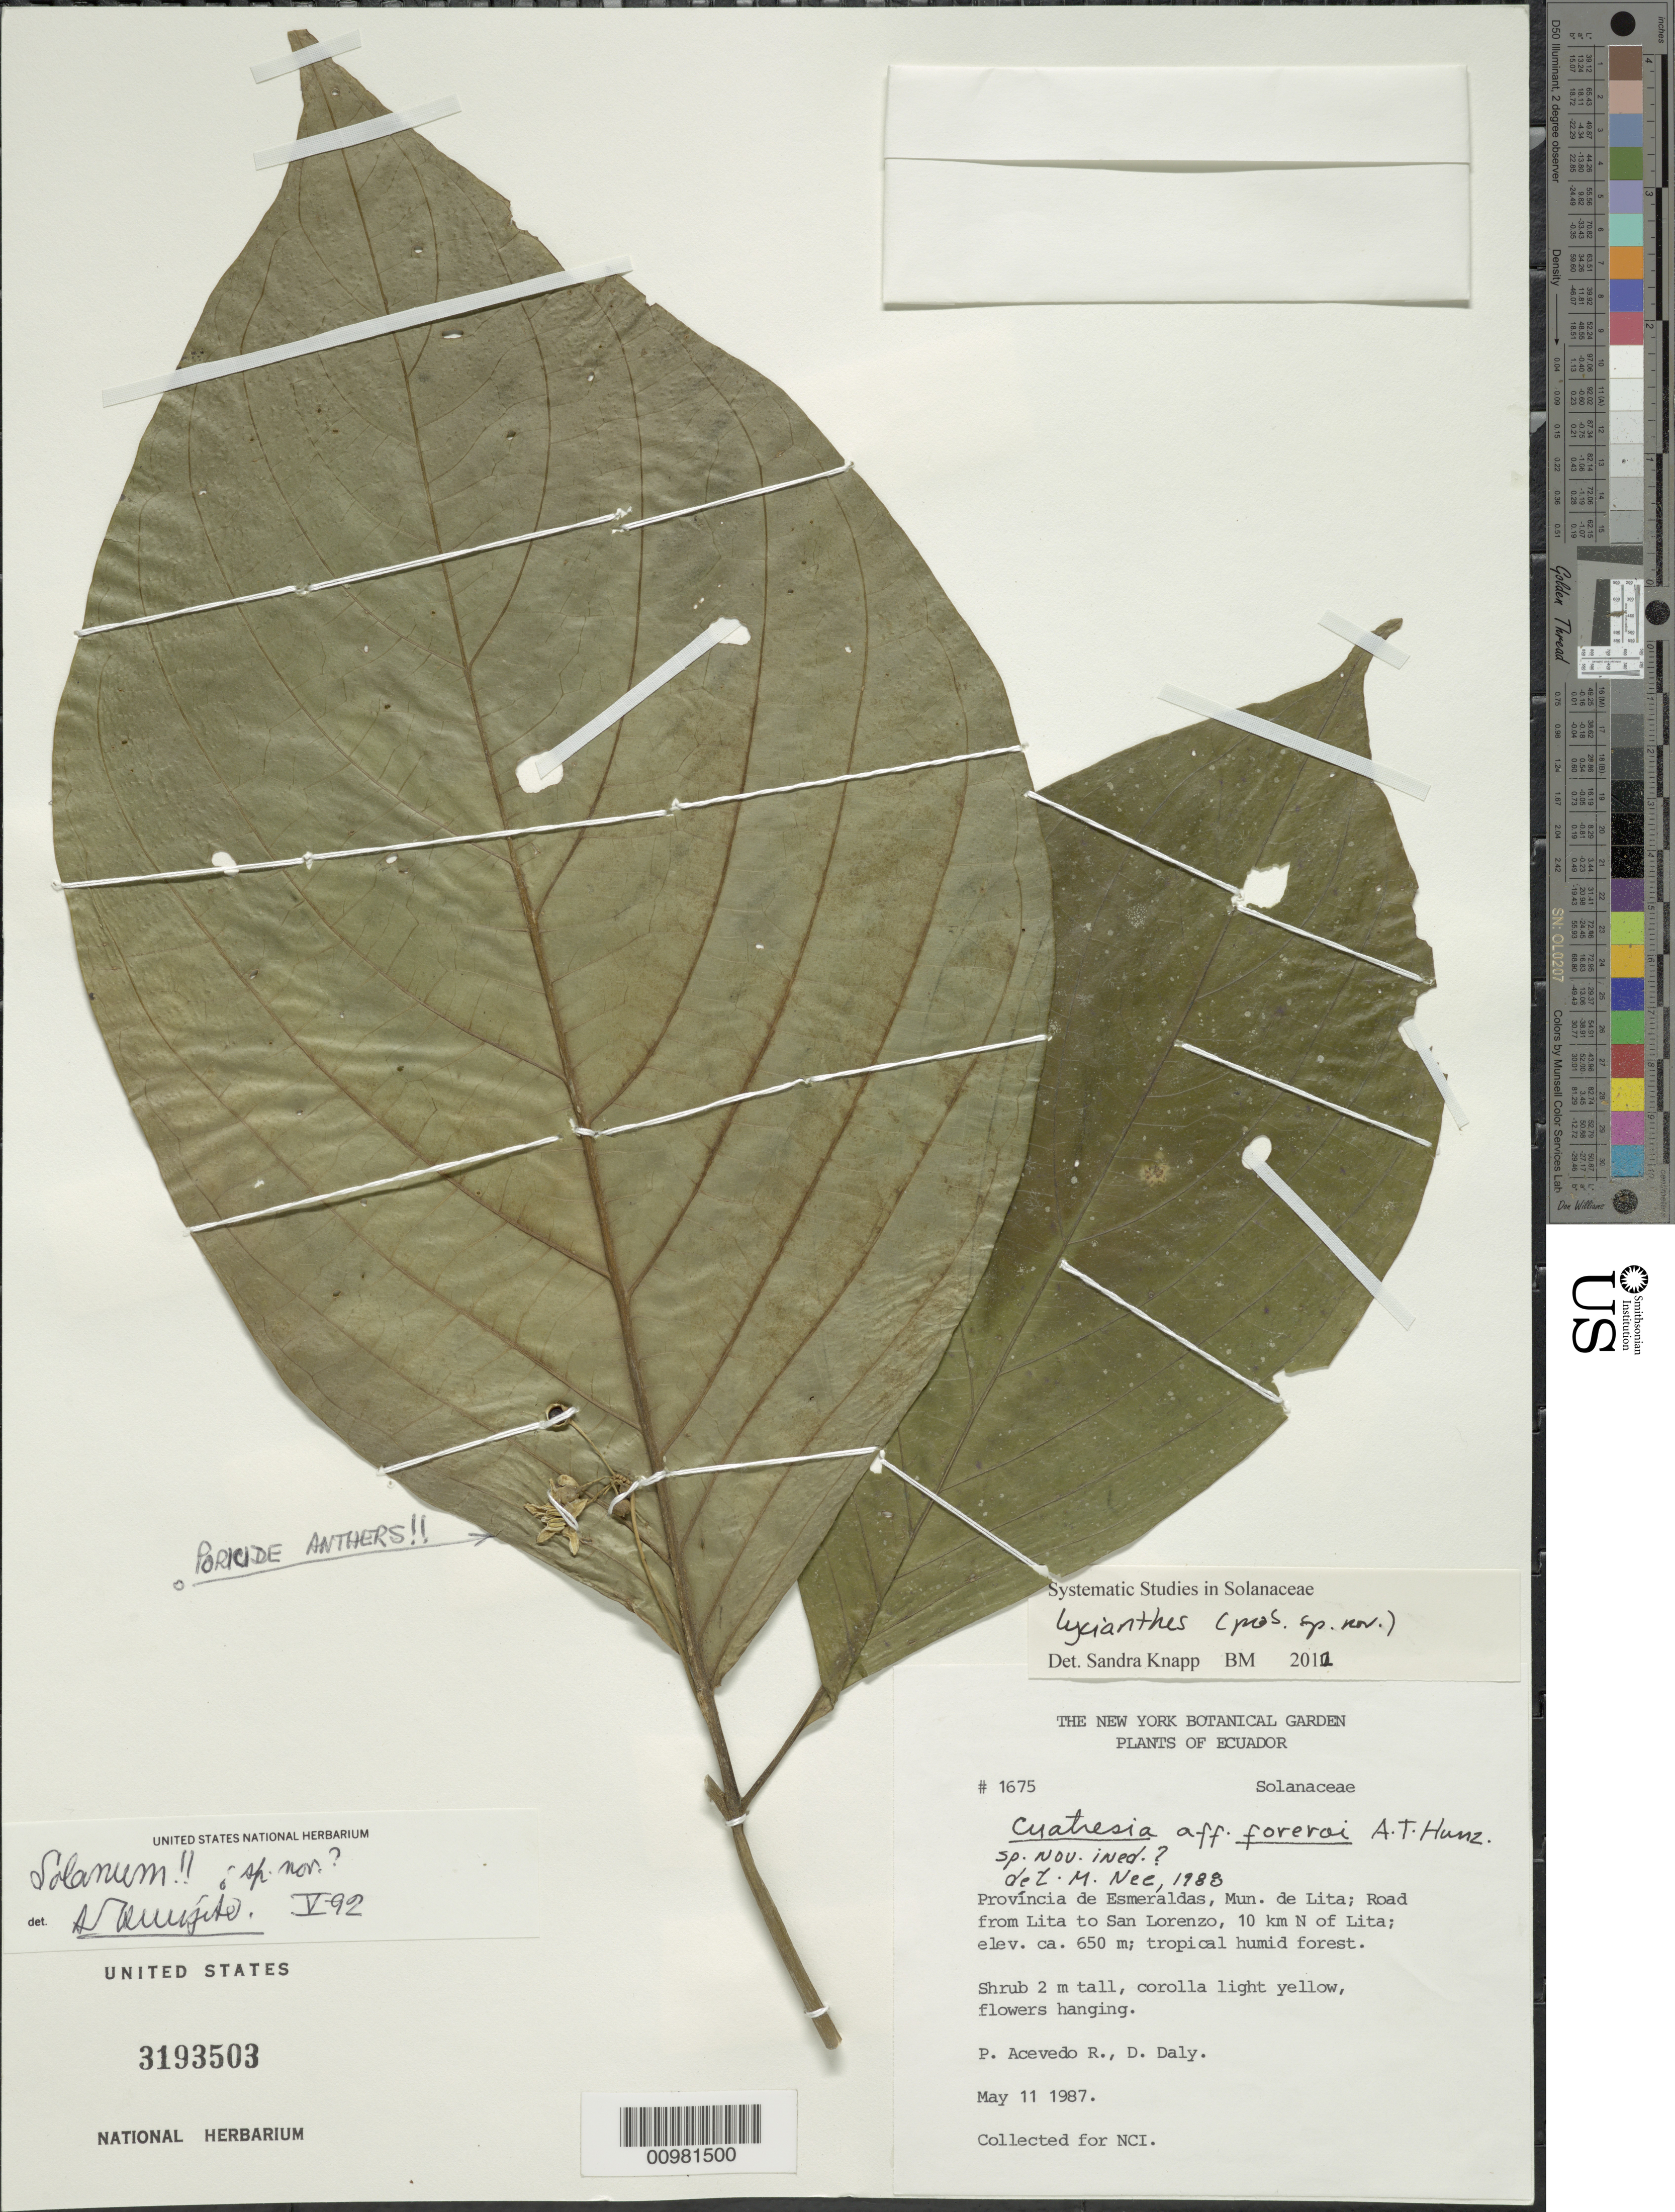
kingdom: Plantae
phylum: Tracheophyta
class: Magnoliopsida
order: Solanales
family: Solanaceae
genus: Lycianthes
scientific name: Lycianthes sp.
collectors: P. Acevedo-Rodr. & D. C. Daly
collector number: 1675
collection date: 1987-05-11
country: Ecuador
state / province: Esmeraldas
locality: Província de Esmeraldas, Mun. de Lita; Road from Lita to San Lorenzo, 10 km N of Lita.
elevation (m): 650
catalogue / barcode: US 3193503